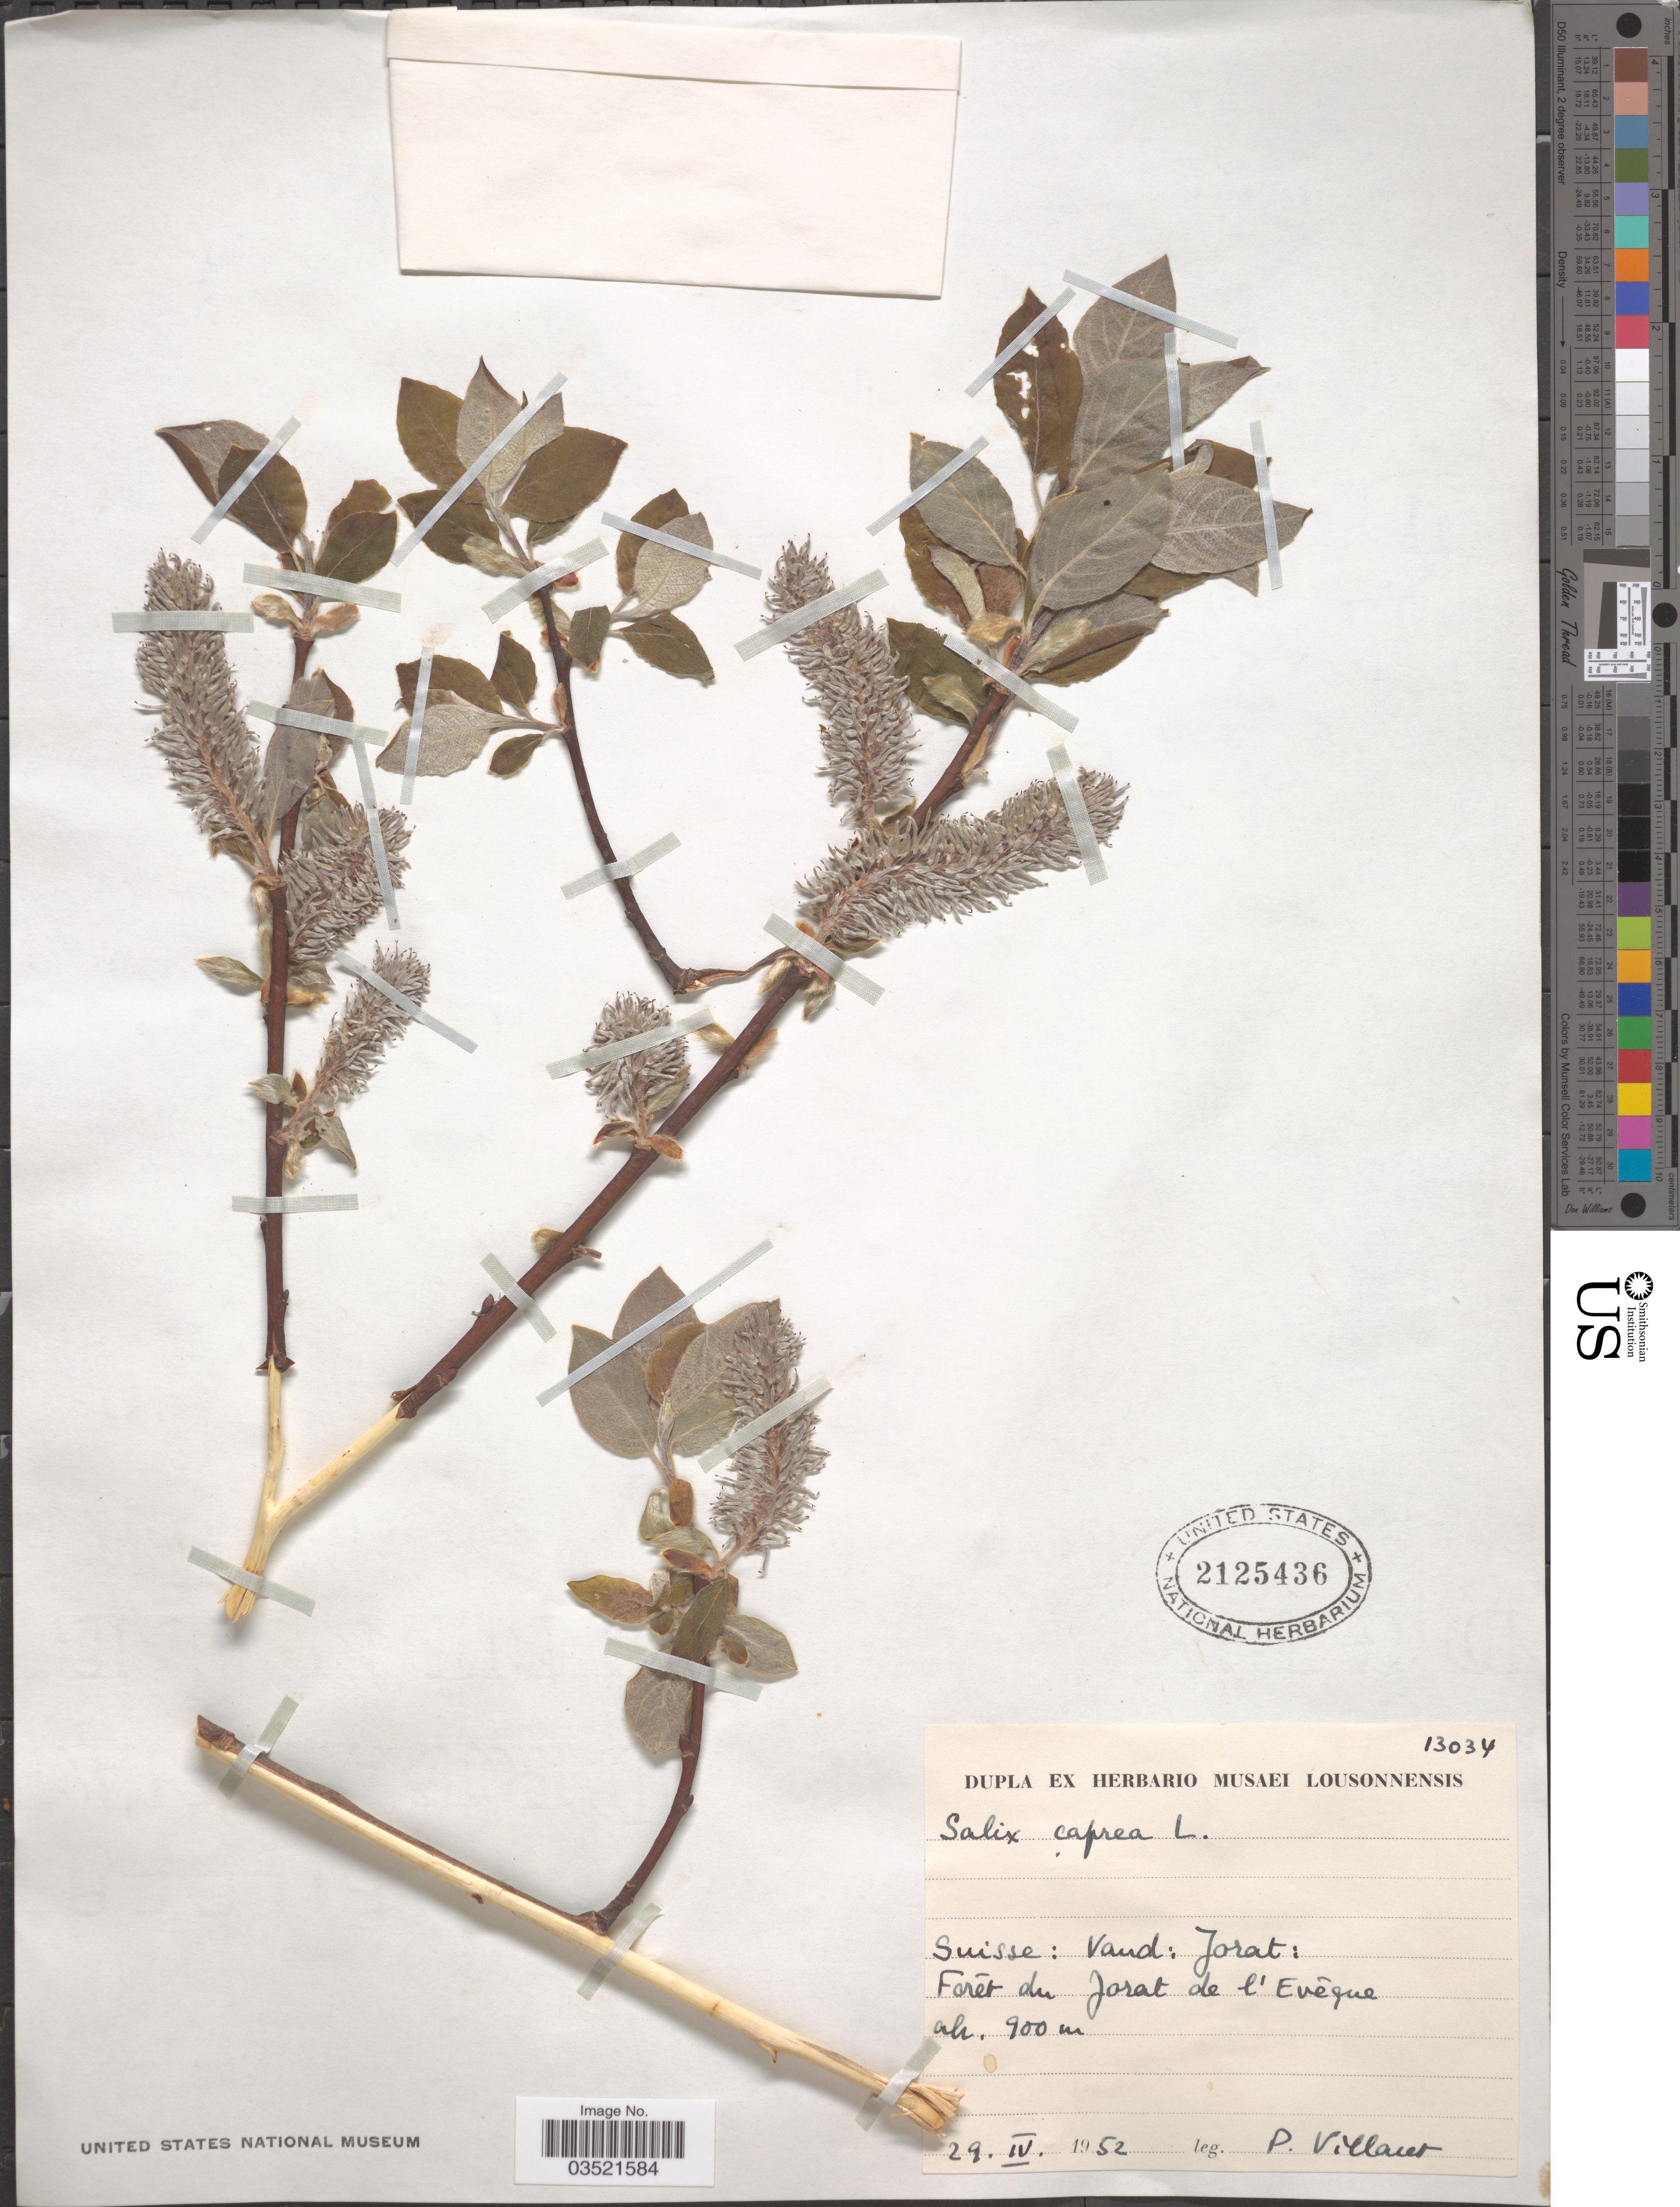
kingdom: Plantae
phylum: Tracheophyta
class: Magnoliopsida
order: Malpighiales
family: Salicaceae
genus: Salix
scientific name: Salix caprea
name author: L.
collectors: P. Villaret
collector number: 13034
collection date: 1952-04-29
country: Switzerland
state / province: Vaud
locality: Suisse: Jorat: Forét du Jorat de l'Evéque.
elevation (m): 900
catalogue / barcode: US 2125436